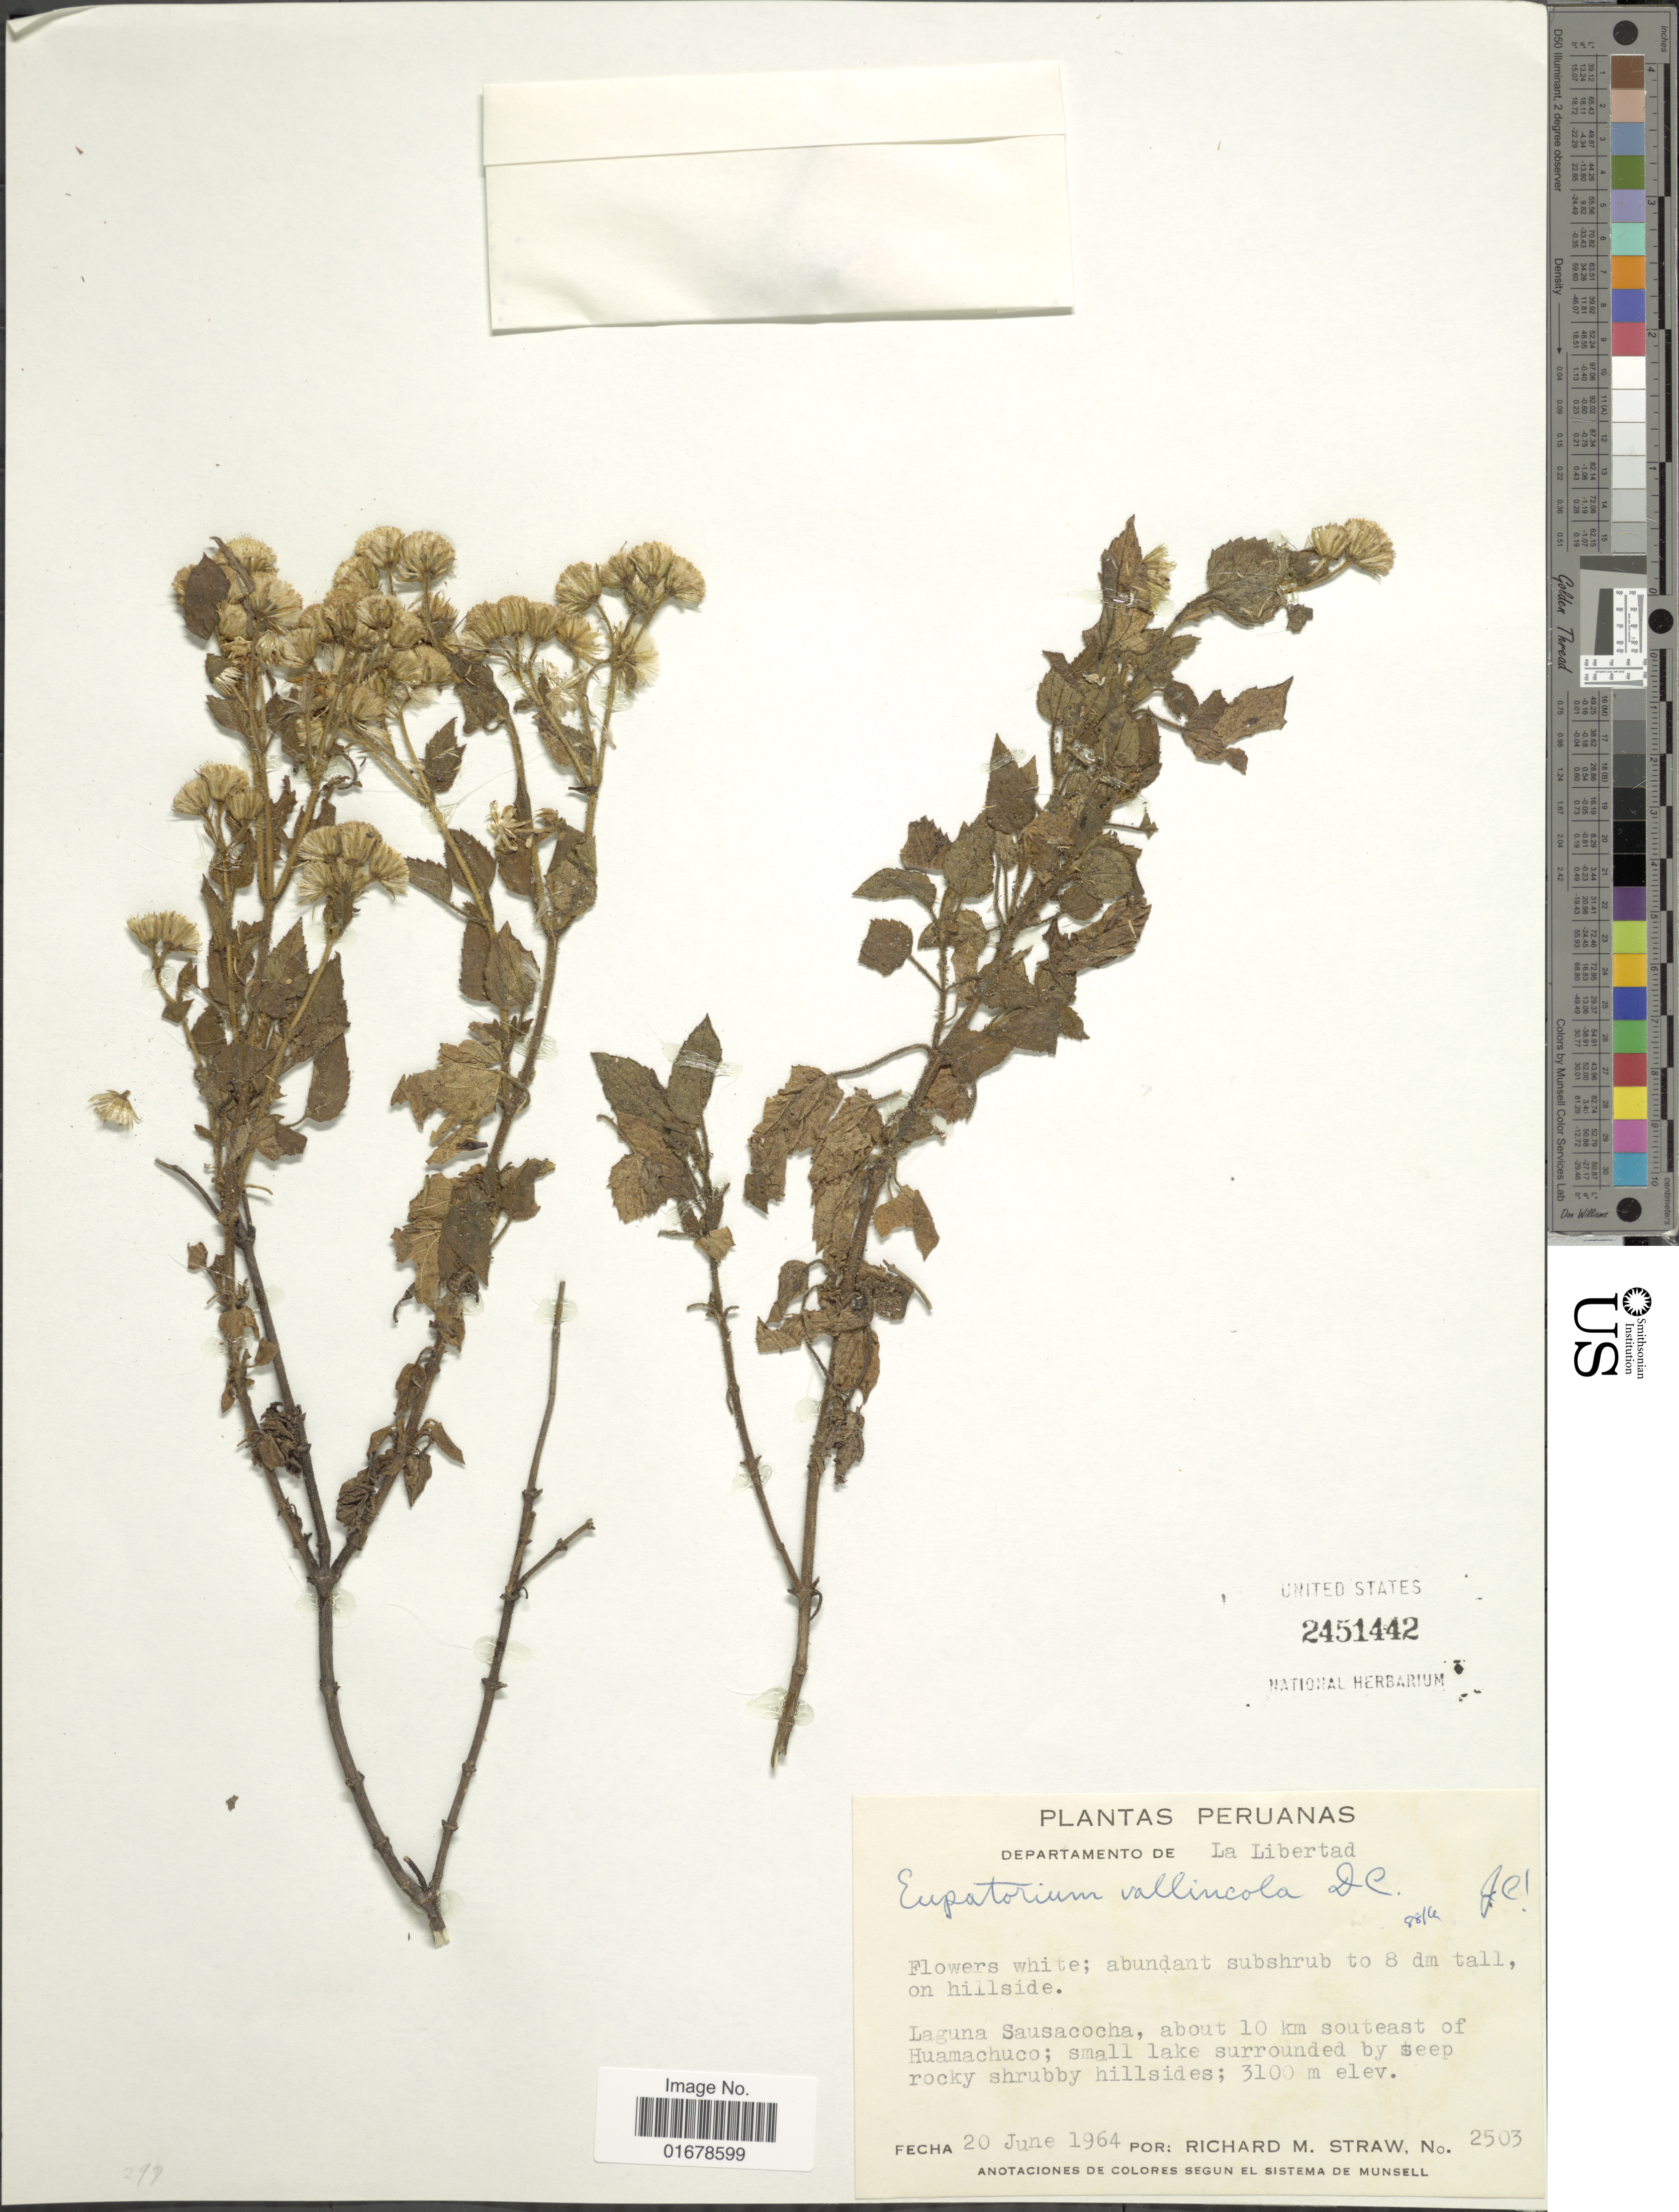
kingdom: Plantae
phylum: Tracheophyta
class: Magnoliopsida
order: Asterales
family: Asteraceae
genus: Ageratina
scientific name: Ageratina vallincola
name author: (DC.) R.M. King & H. Rob.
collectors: R. M. Straw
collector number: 2503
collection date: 1964-06-20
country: Peru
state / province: La Libertad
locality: Departamento de La Libertad, Laguna Sausacocha, about 10 km souteast of Huamchuco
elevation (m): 3100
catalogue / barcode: US 2451442